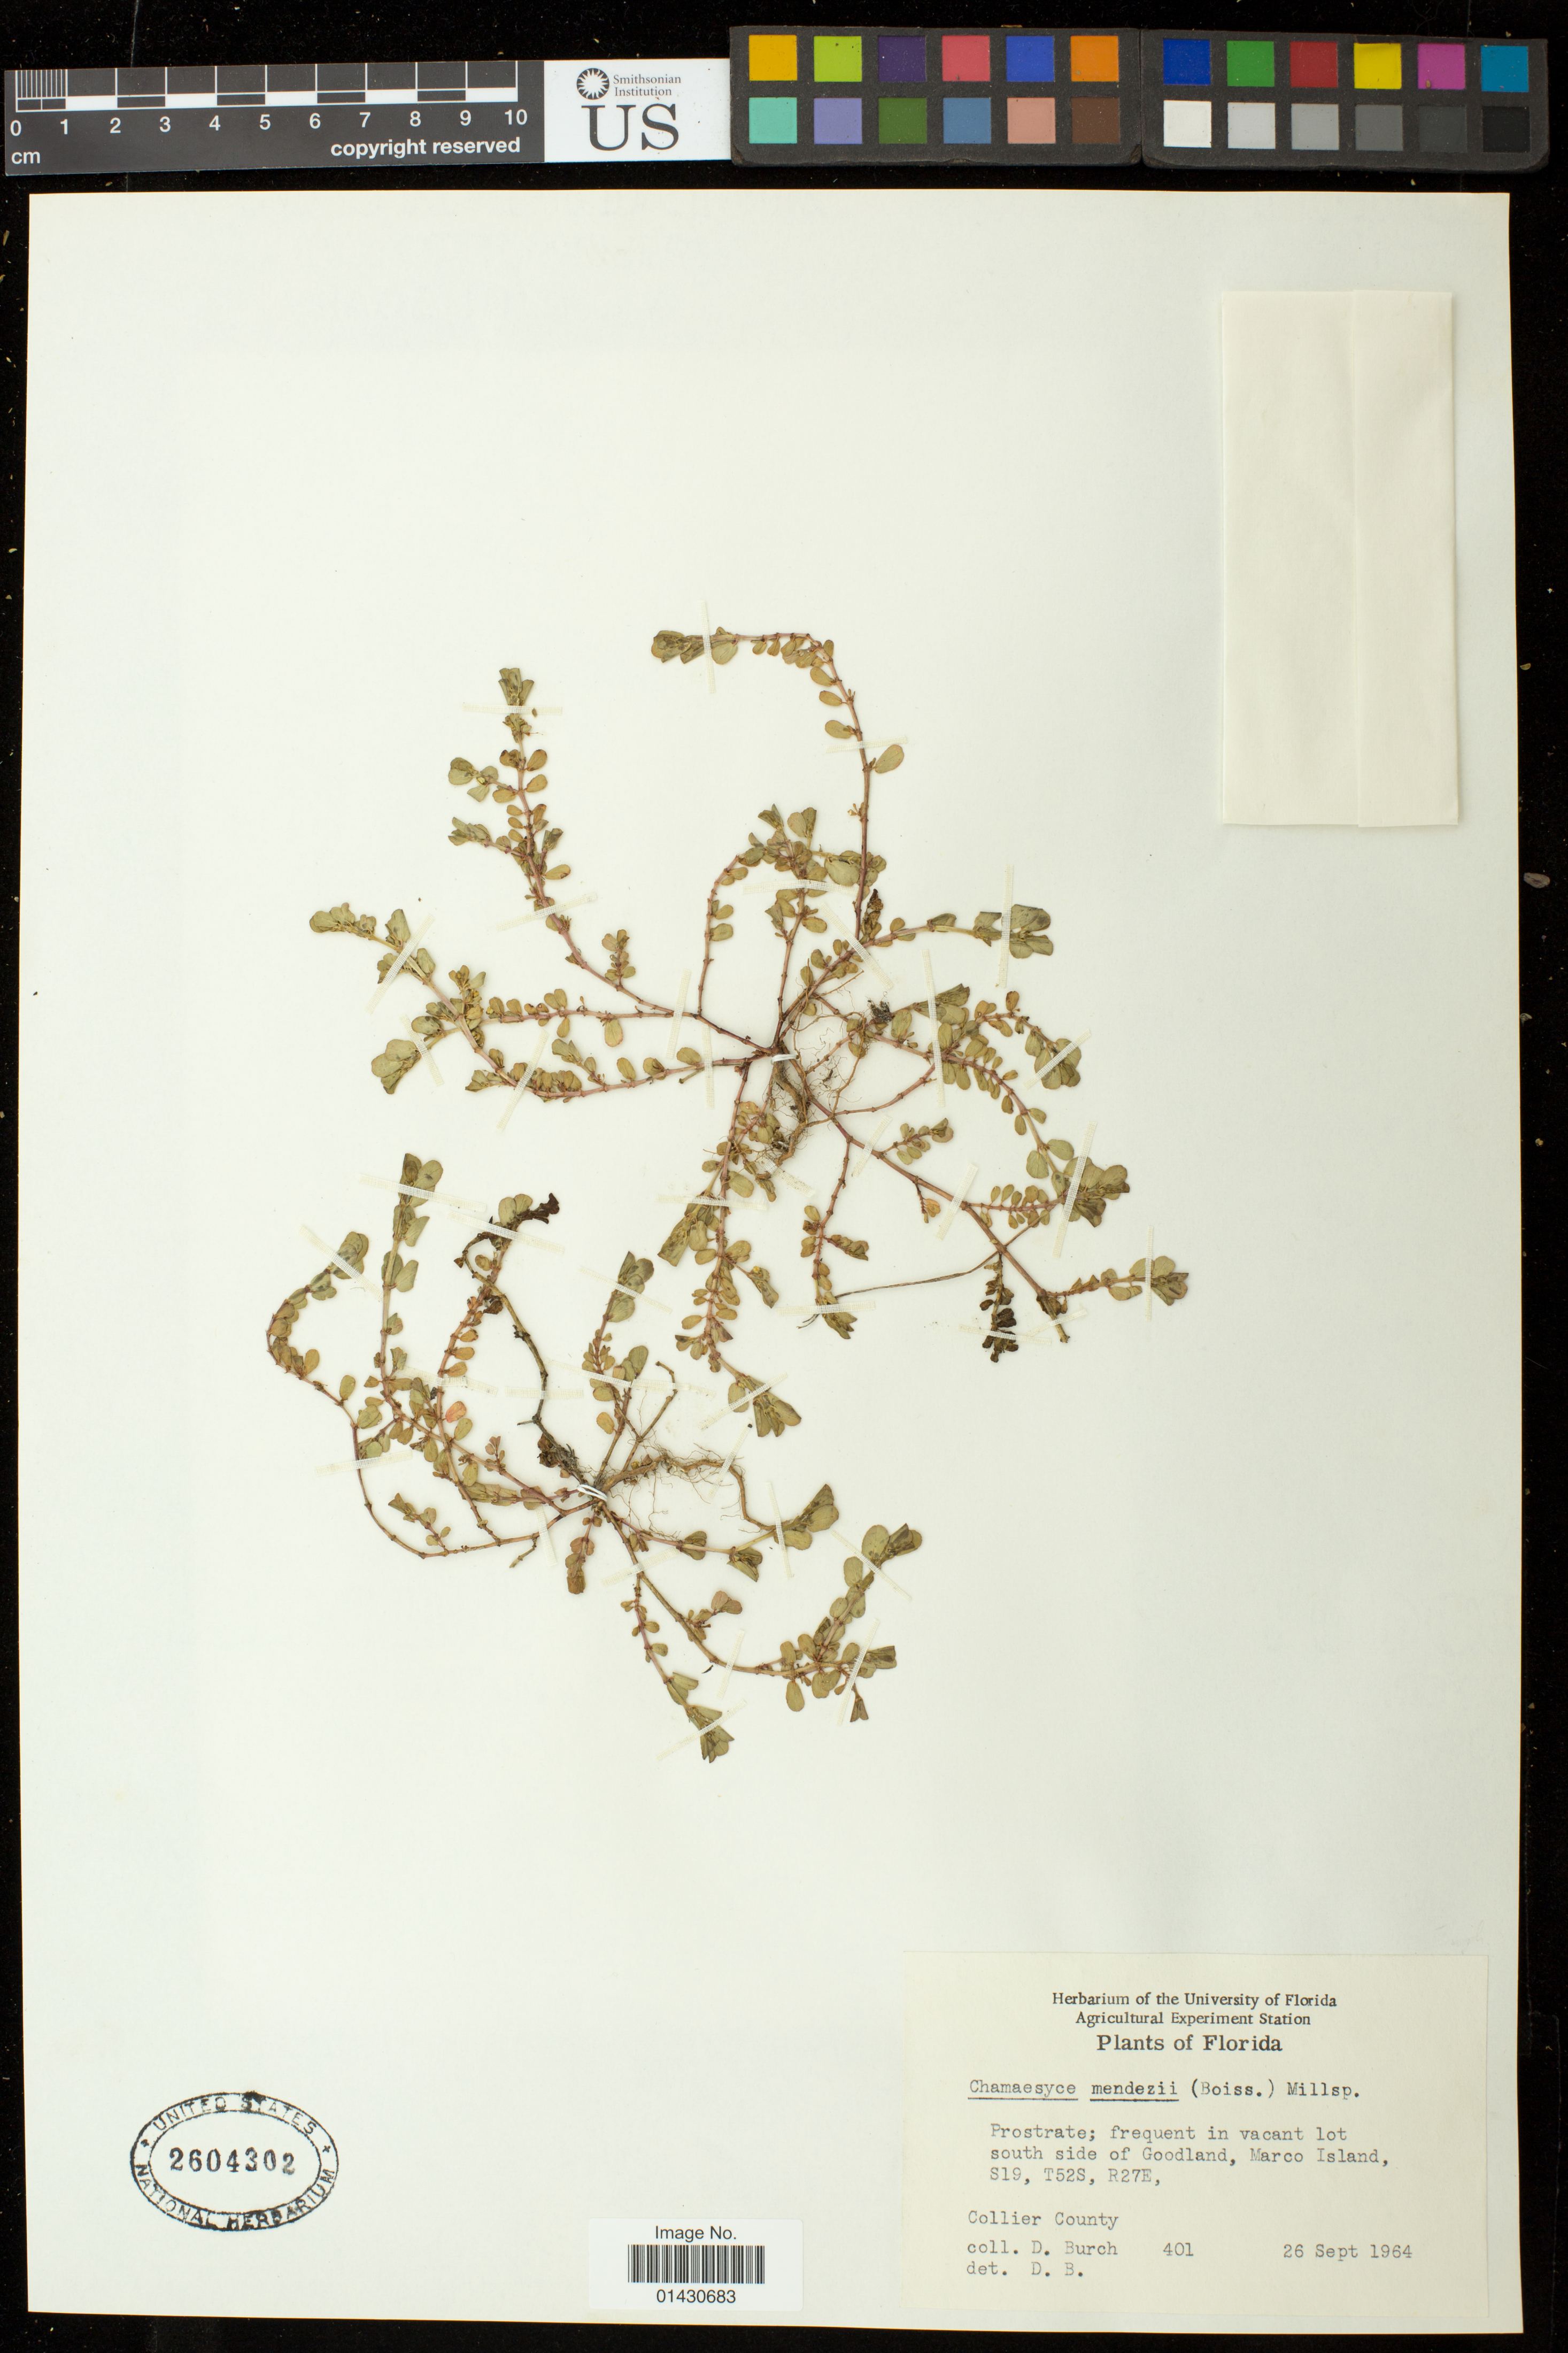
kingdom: Plantae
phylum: Tracheophyta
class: Magnoliopsida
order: Malpighiales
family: Euphorbiaceae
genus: Euphorbia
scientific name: Euphorbia mendezii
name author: Boiss.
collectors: D. Burch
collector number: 401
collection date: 1964-09-26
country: United States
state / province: Florida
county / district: Collier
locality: in vacant lot south side of Goodland, Marco Island, S19, T52S, R27E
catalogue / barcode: US 2604302